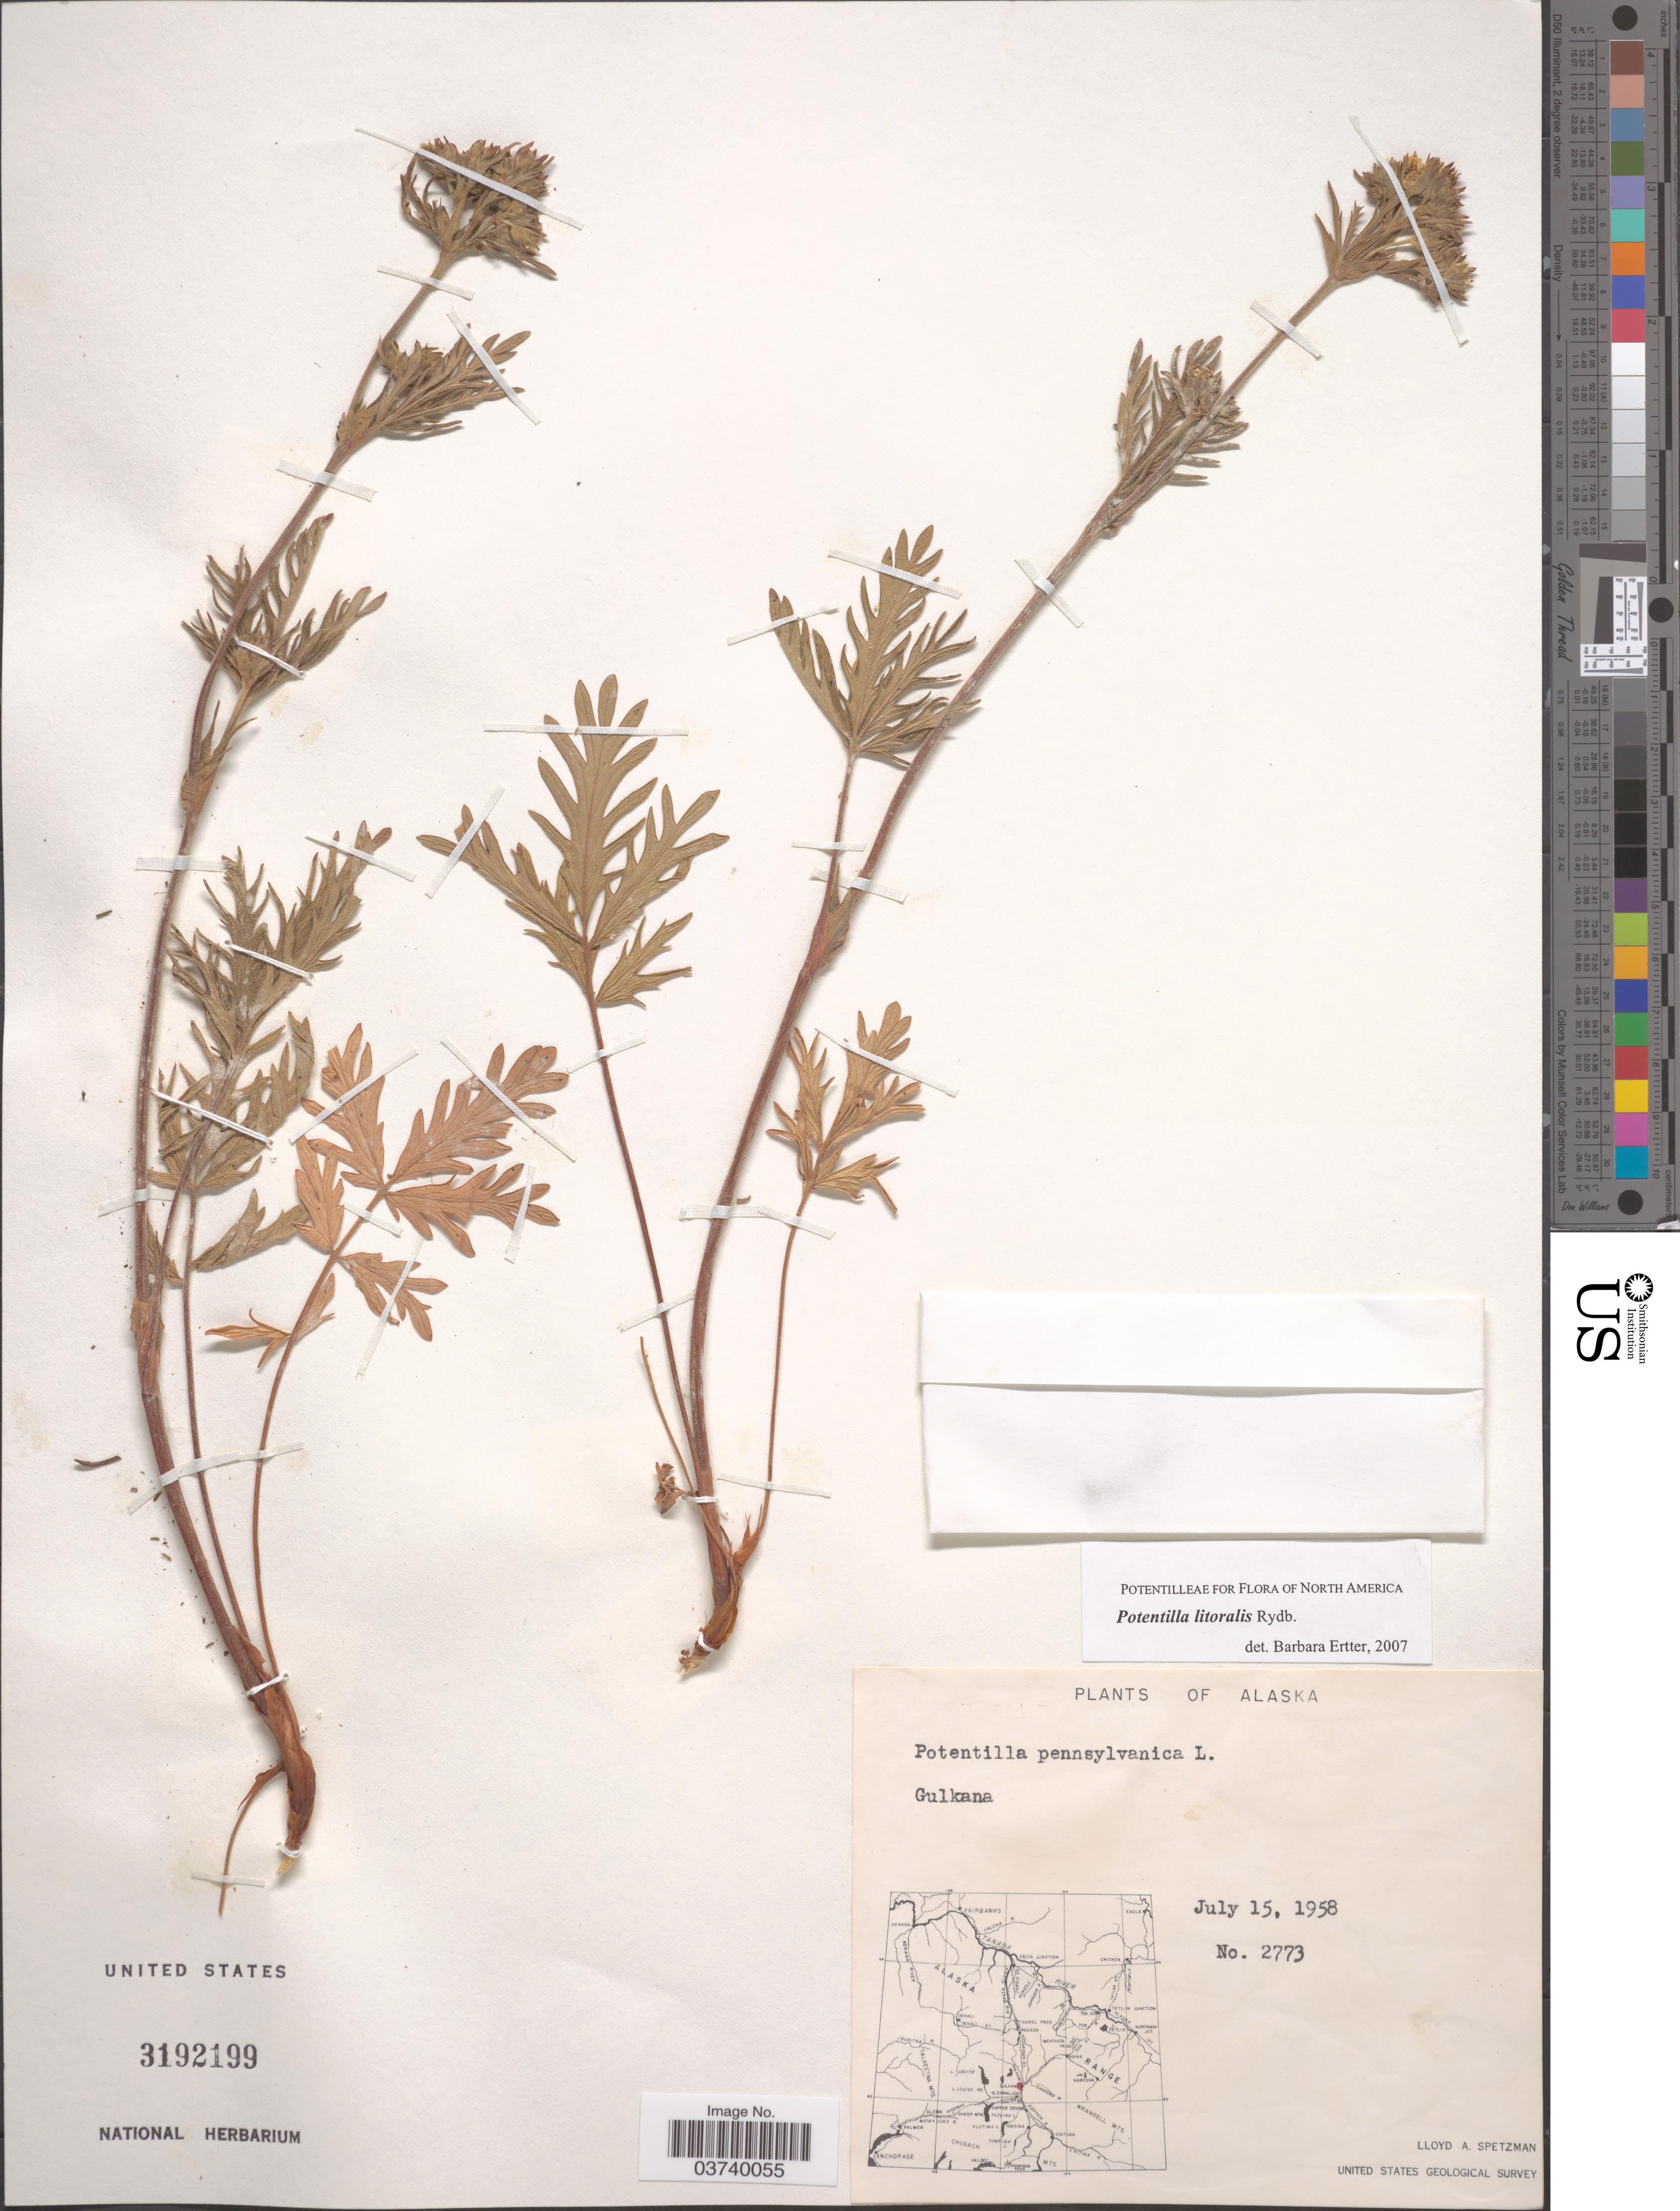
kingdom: Plantae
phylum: Tracheophyta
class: Magnoliopsida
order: Rosales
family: Rosaceae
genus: Potentilla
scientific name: Potentilla litoralis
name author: Rydb.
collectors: L. Spetzman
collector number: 2773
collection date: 1958-07-15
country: United States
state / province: Alaska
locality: Gulkana.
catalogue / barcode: US 3192199